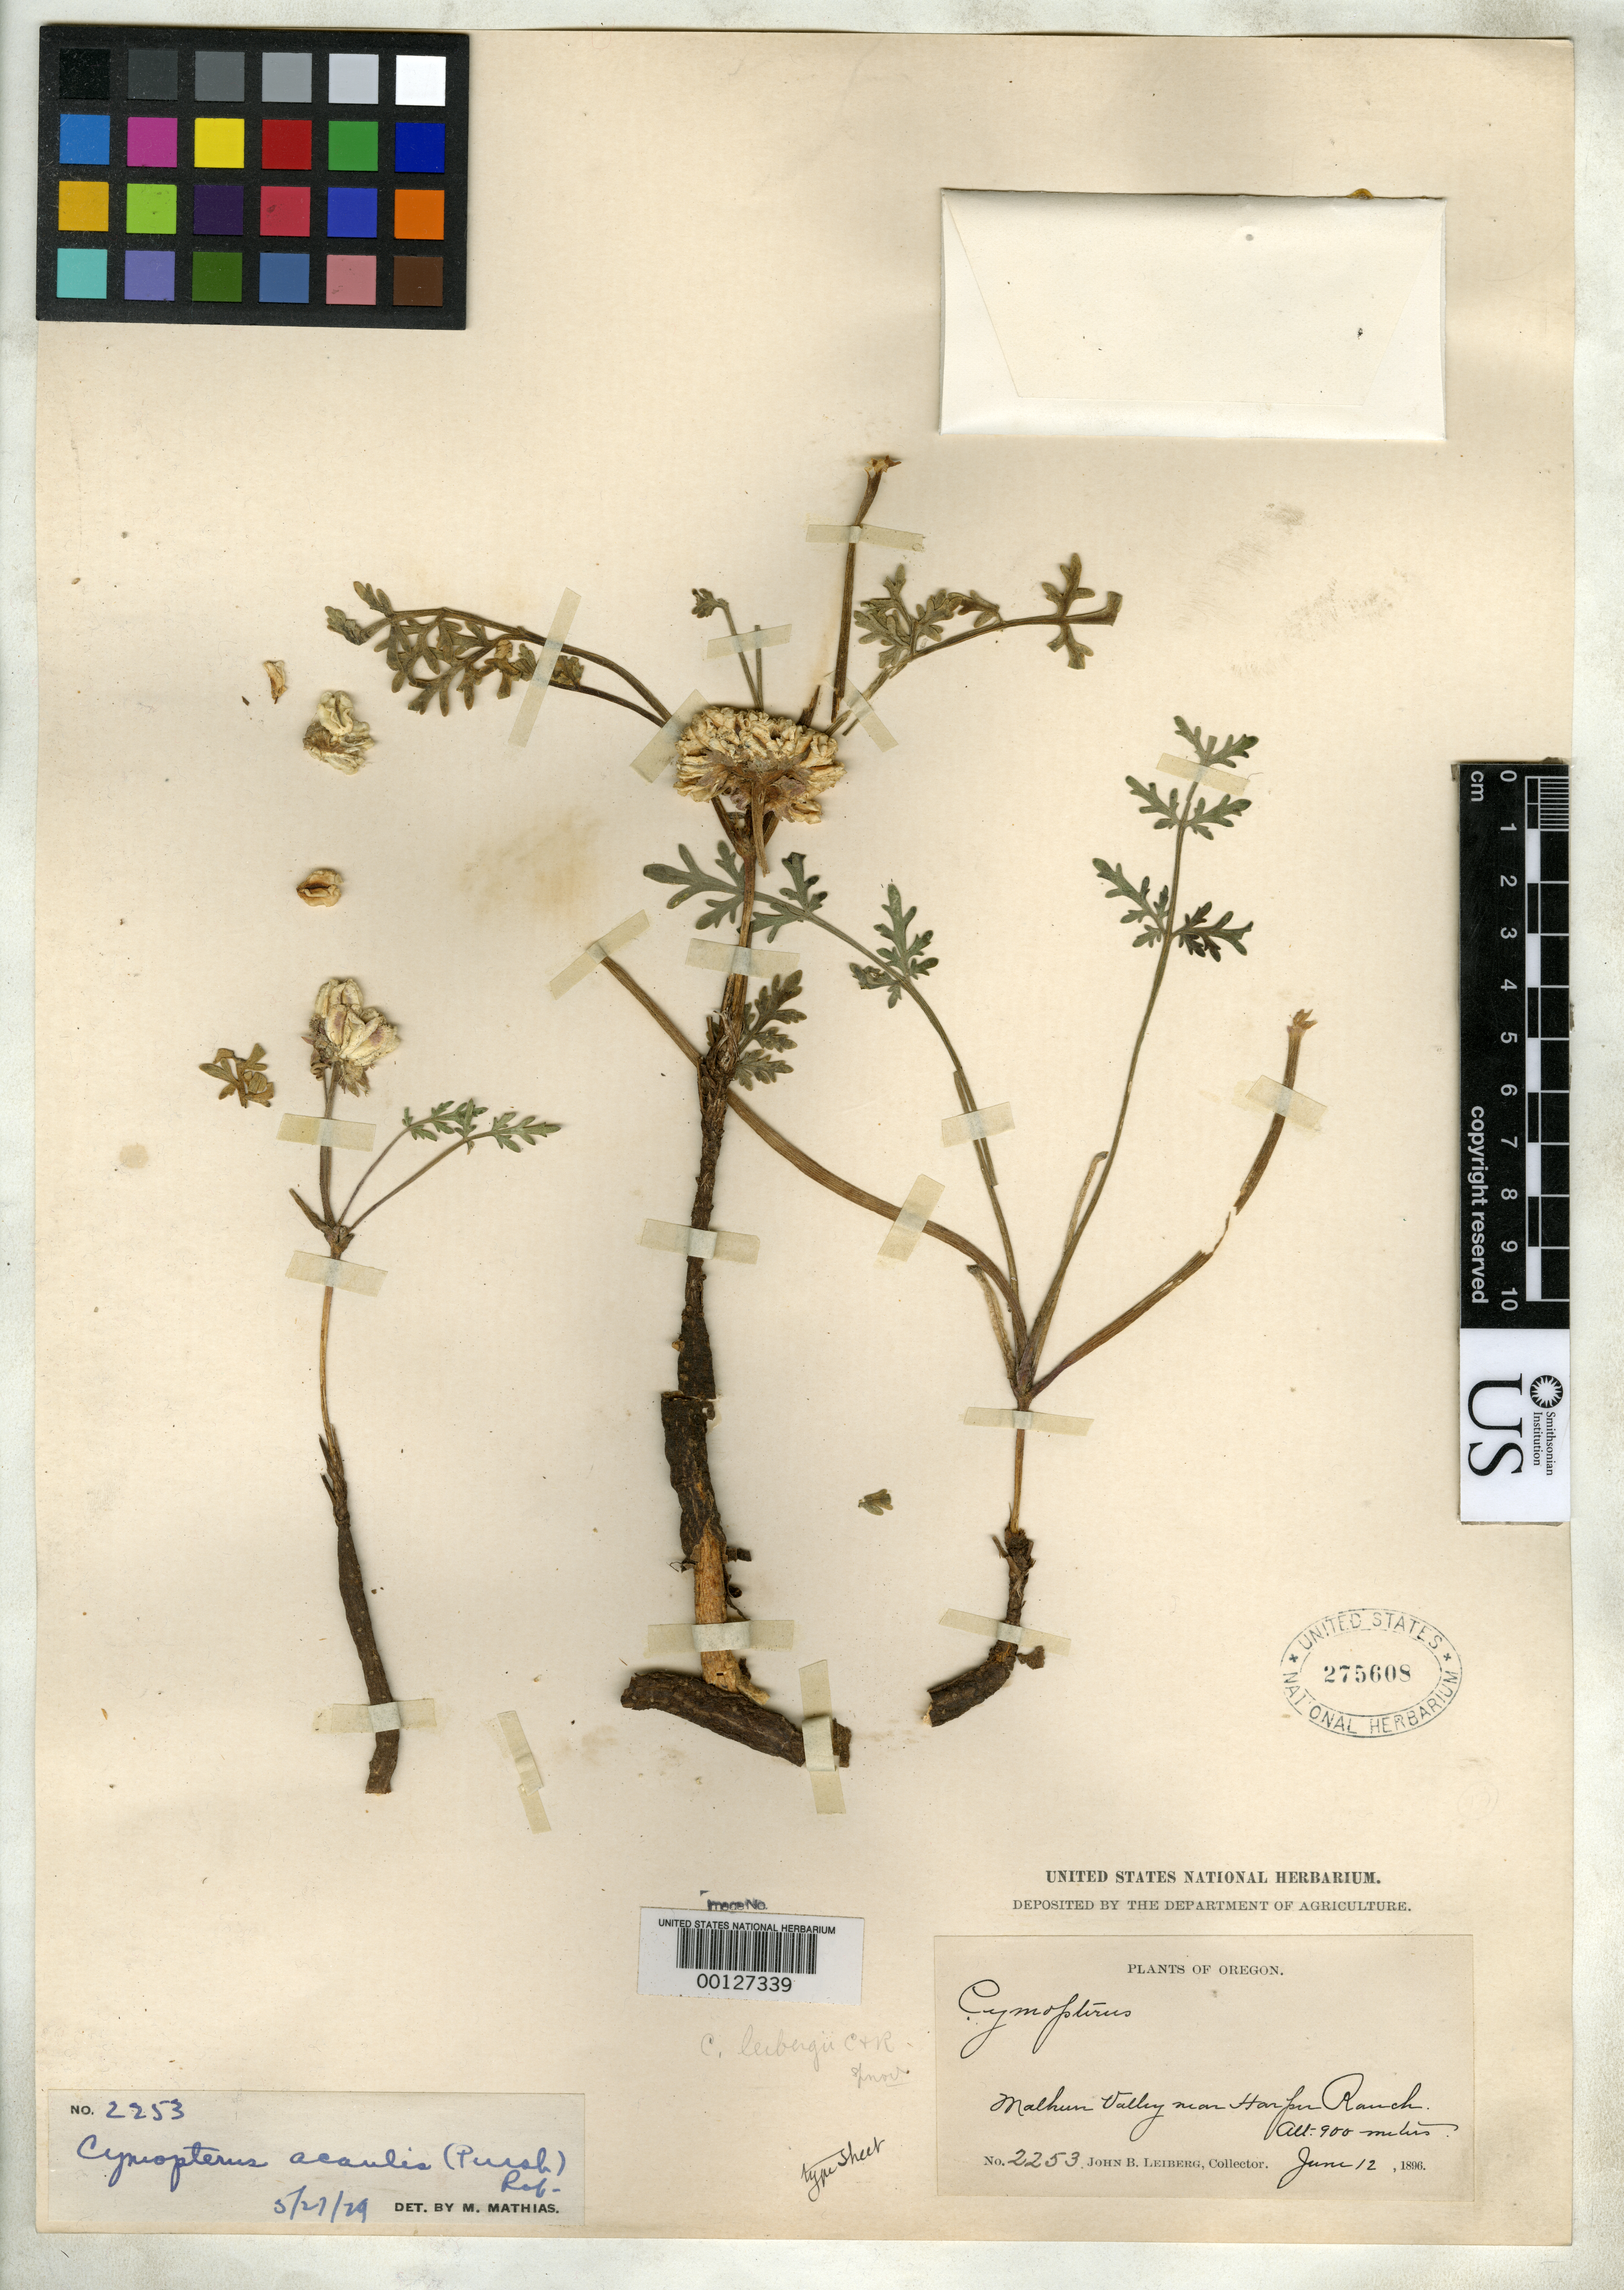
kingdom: Plantae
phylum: Tracheophyta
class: Magnoliopsida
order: Apiales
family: Apiaceae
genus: Cymopterus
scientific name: Cymopterus leibergii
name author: J.M. Coult. & Rose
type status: Isotype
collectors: J. Leiberg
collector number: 2253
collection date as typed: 12 Jun 1896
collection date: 1896-06-12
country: United States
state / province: Oregon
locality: Malheur Valley, near Harper Ranch.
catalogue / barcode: US 275608